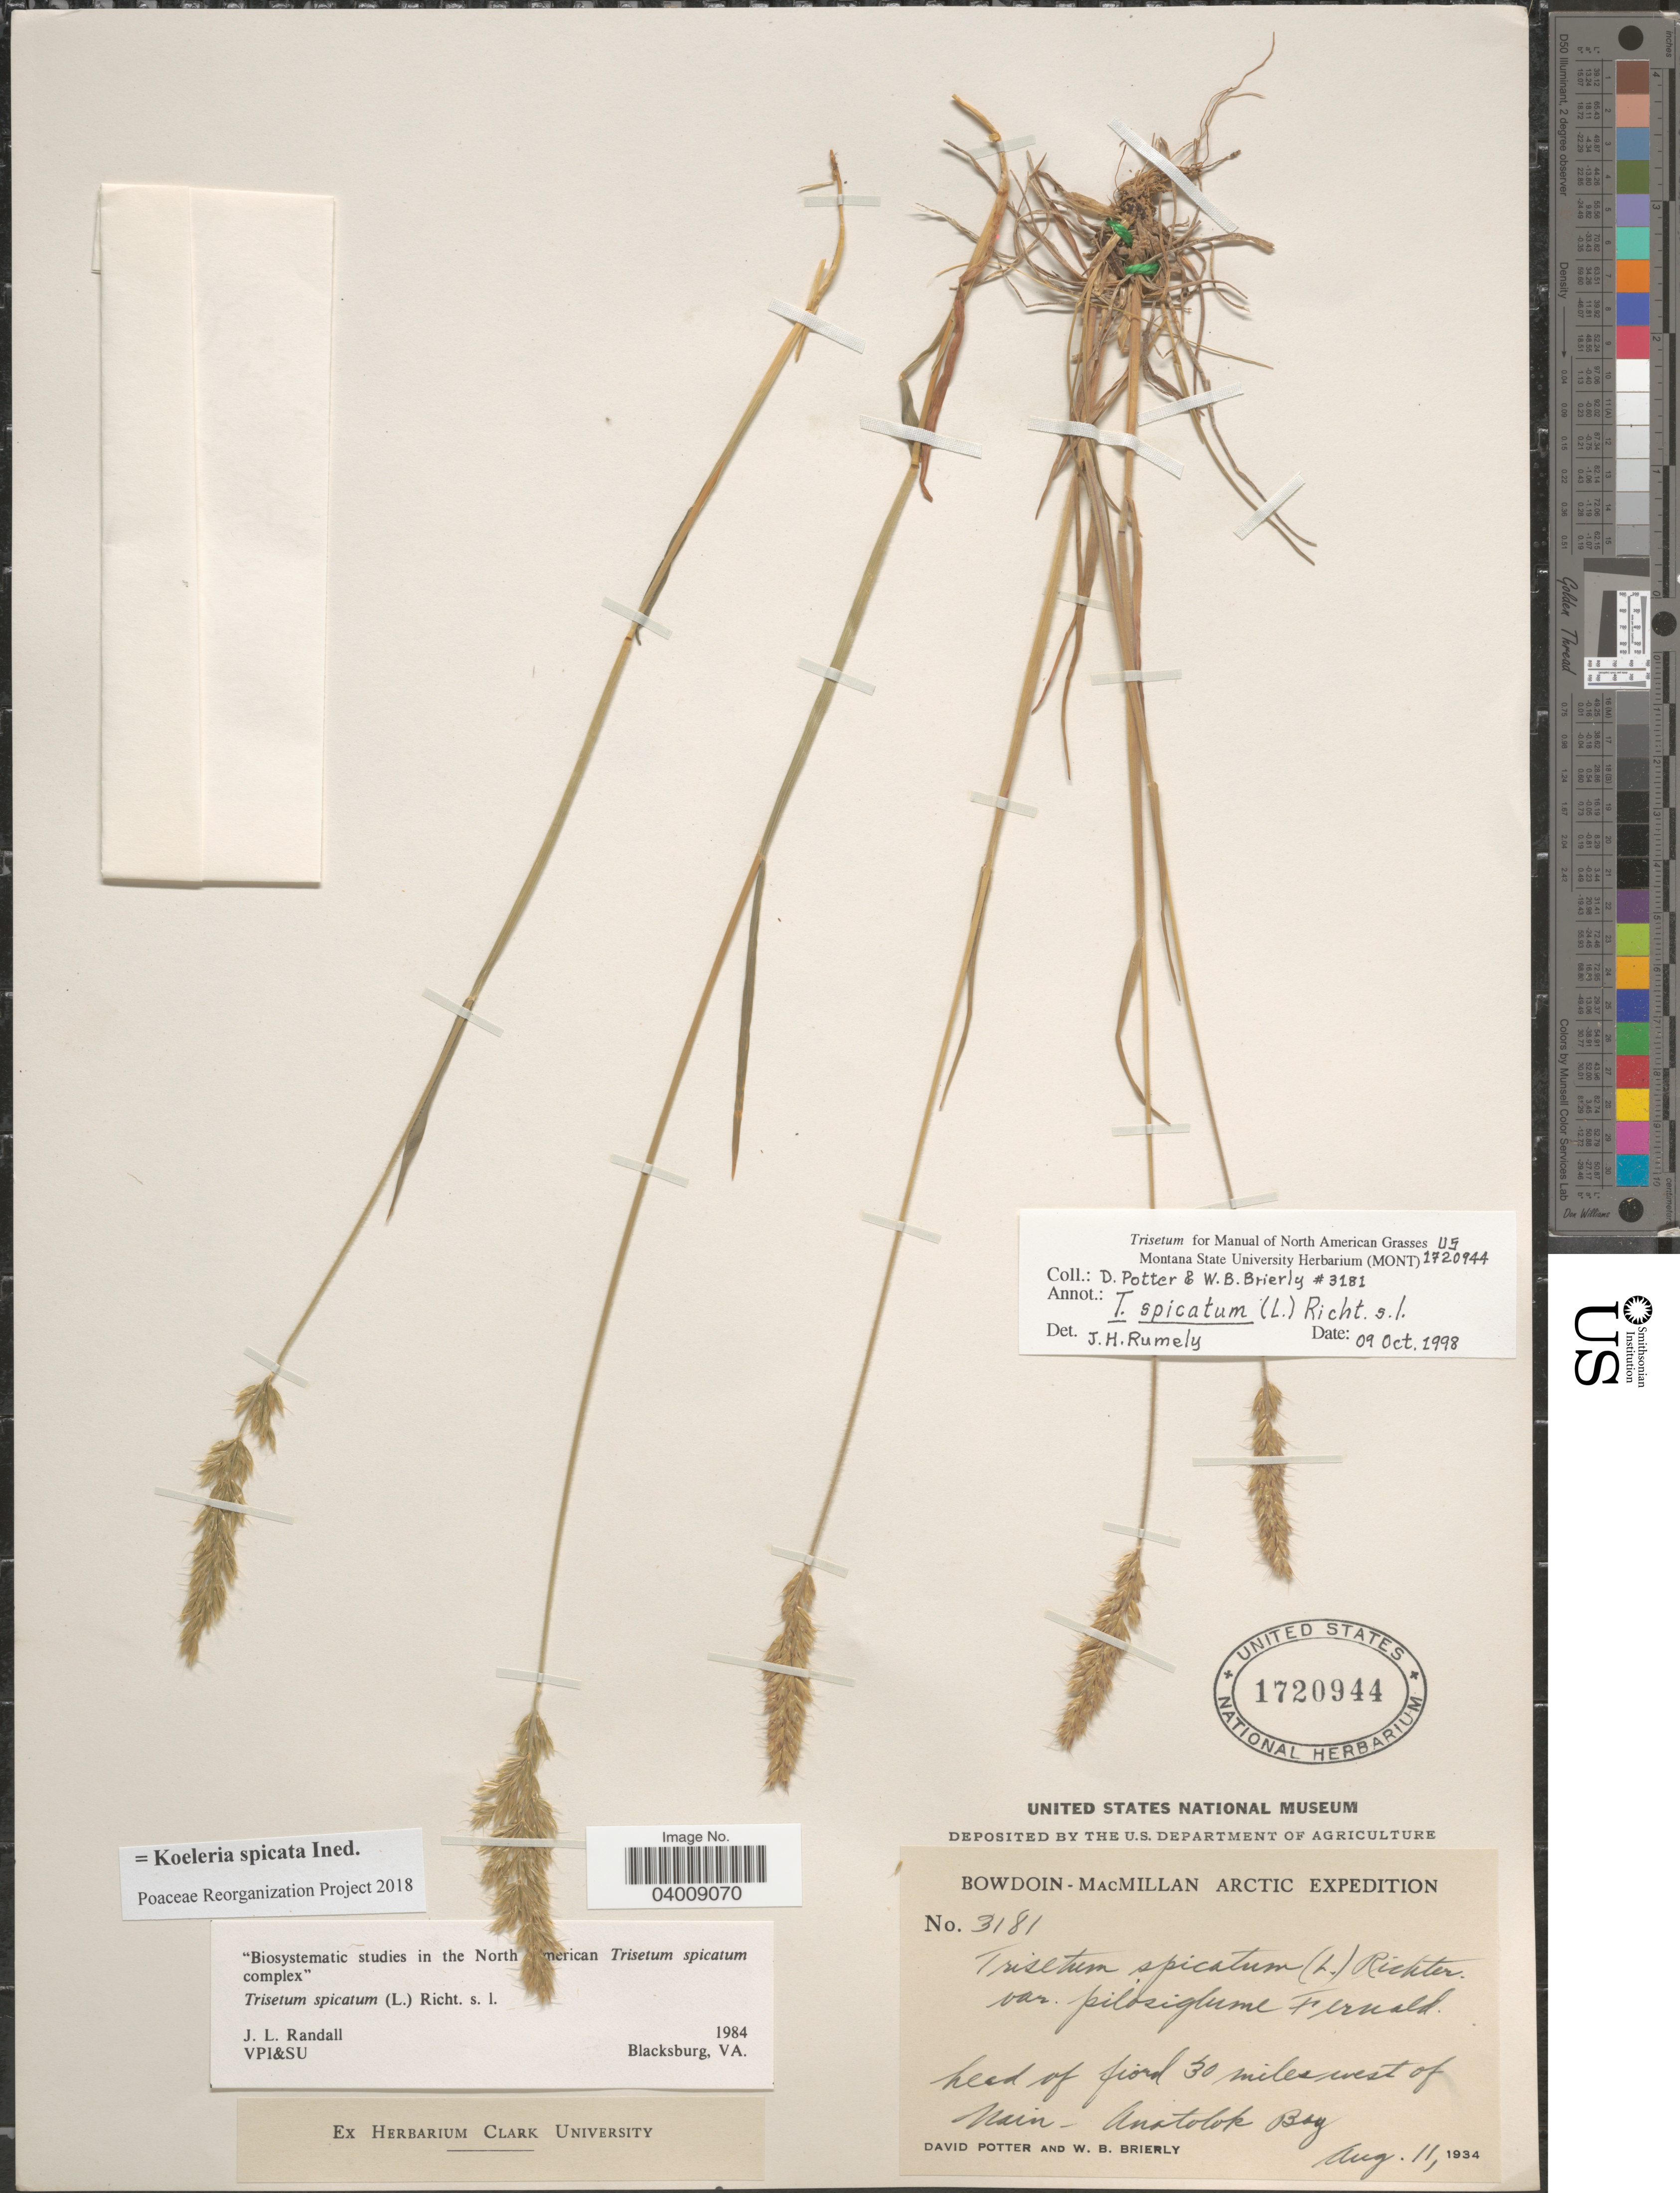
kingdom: Plantae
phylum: Tracheophyta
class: Liliopsida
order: Poales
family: Poaceae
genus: Koeleria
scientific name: Koeleria spicata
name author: (L.) Barberá et al.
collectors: D. Potter & W. Brierly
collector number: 3181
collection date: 1934-08-11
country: Canada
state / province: Newfoundland and Labrador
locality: Bowdoin- MacMillan Arctic. Head of fiord 30 miles west of Nain- Anotolok Bay.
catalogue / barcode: US 1720944